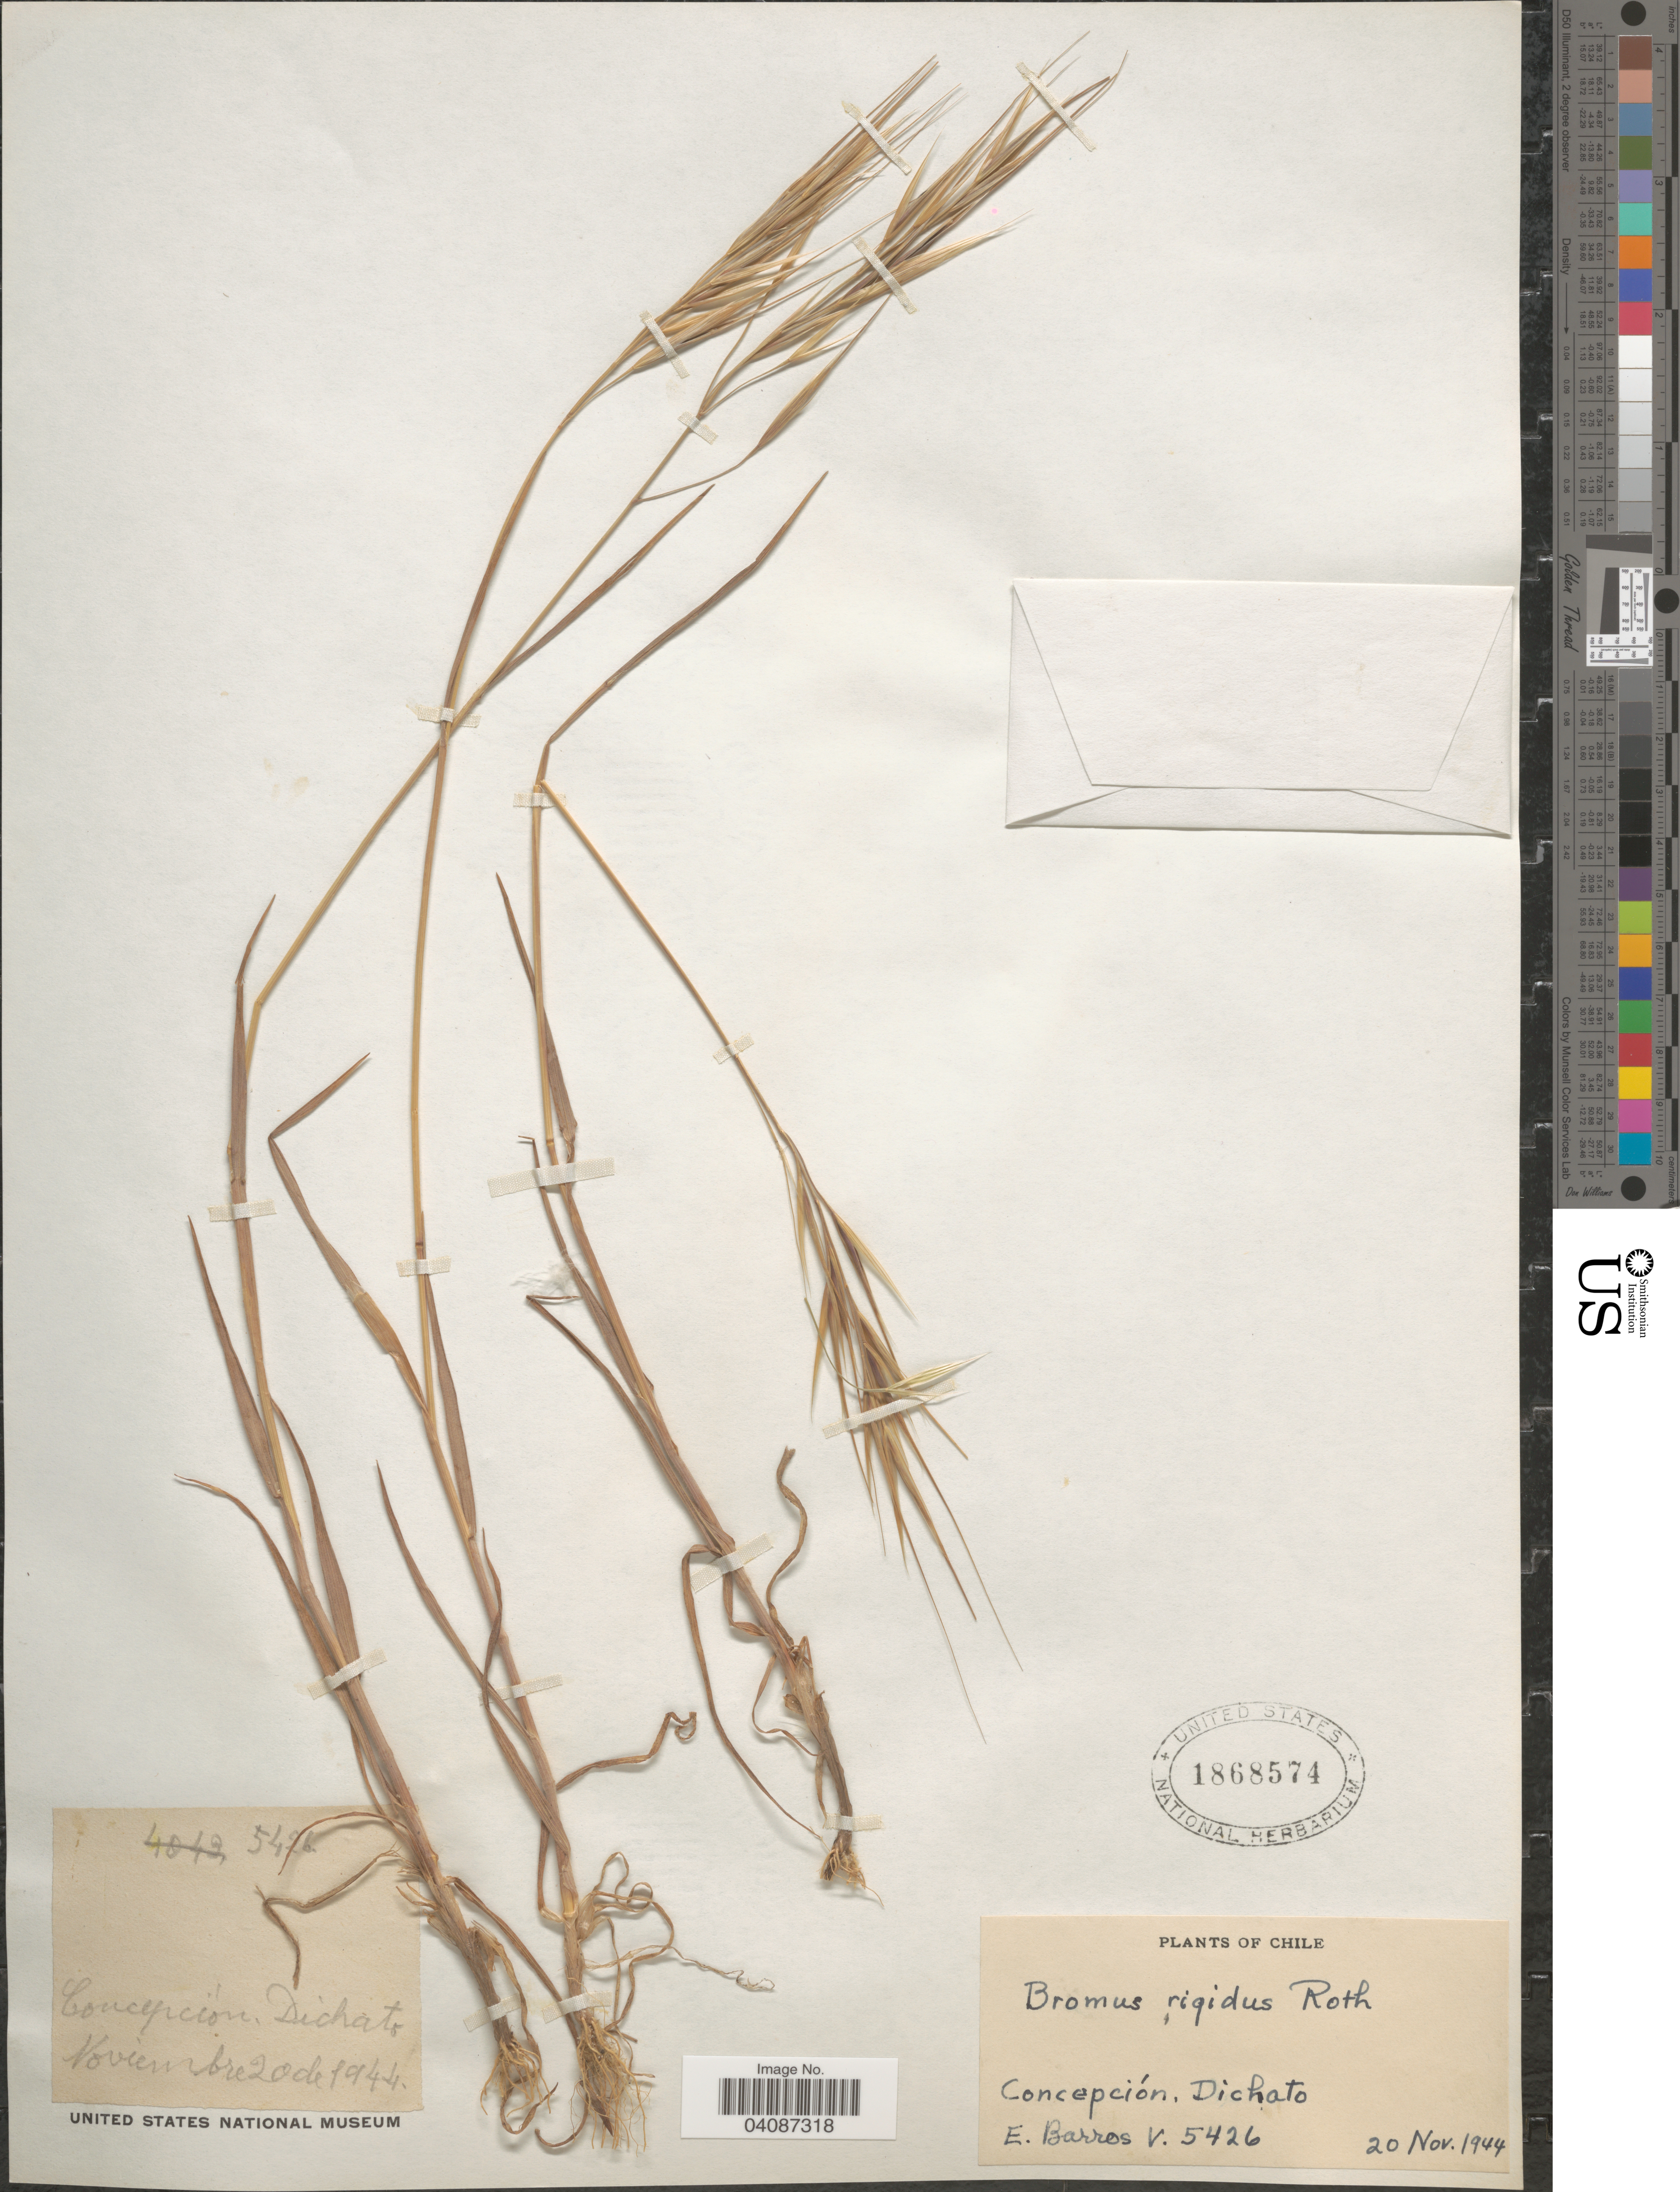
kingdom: Plantae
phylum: Tracheophyta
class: Liliopsida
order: Poales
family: Poaceae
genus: Bromus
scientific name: Bromus rigidus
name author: Roth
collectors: E. Barros V.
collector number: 5426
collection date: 1944-11-20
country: Chile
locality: Concepción, Dichato.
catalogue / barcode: US 1868574